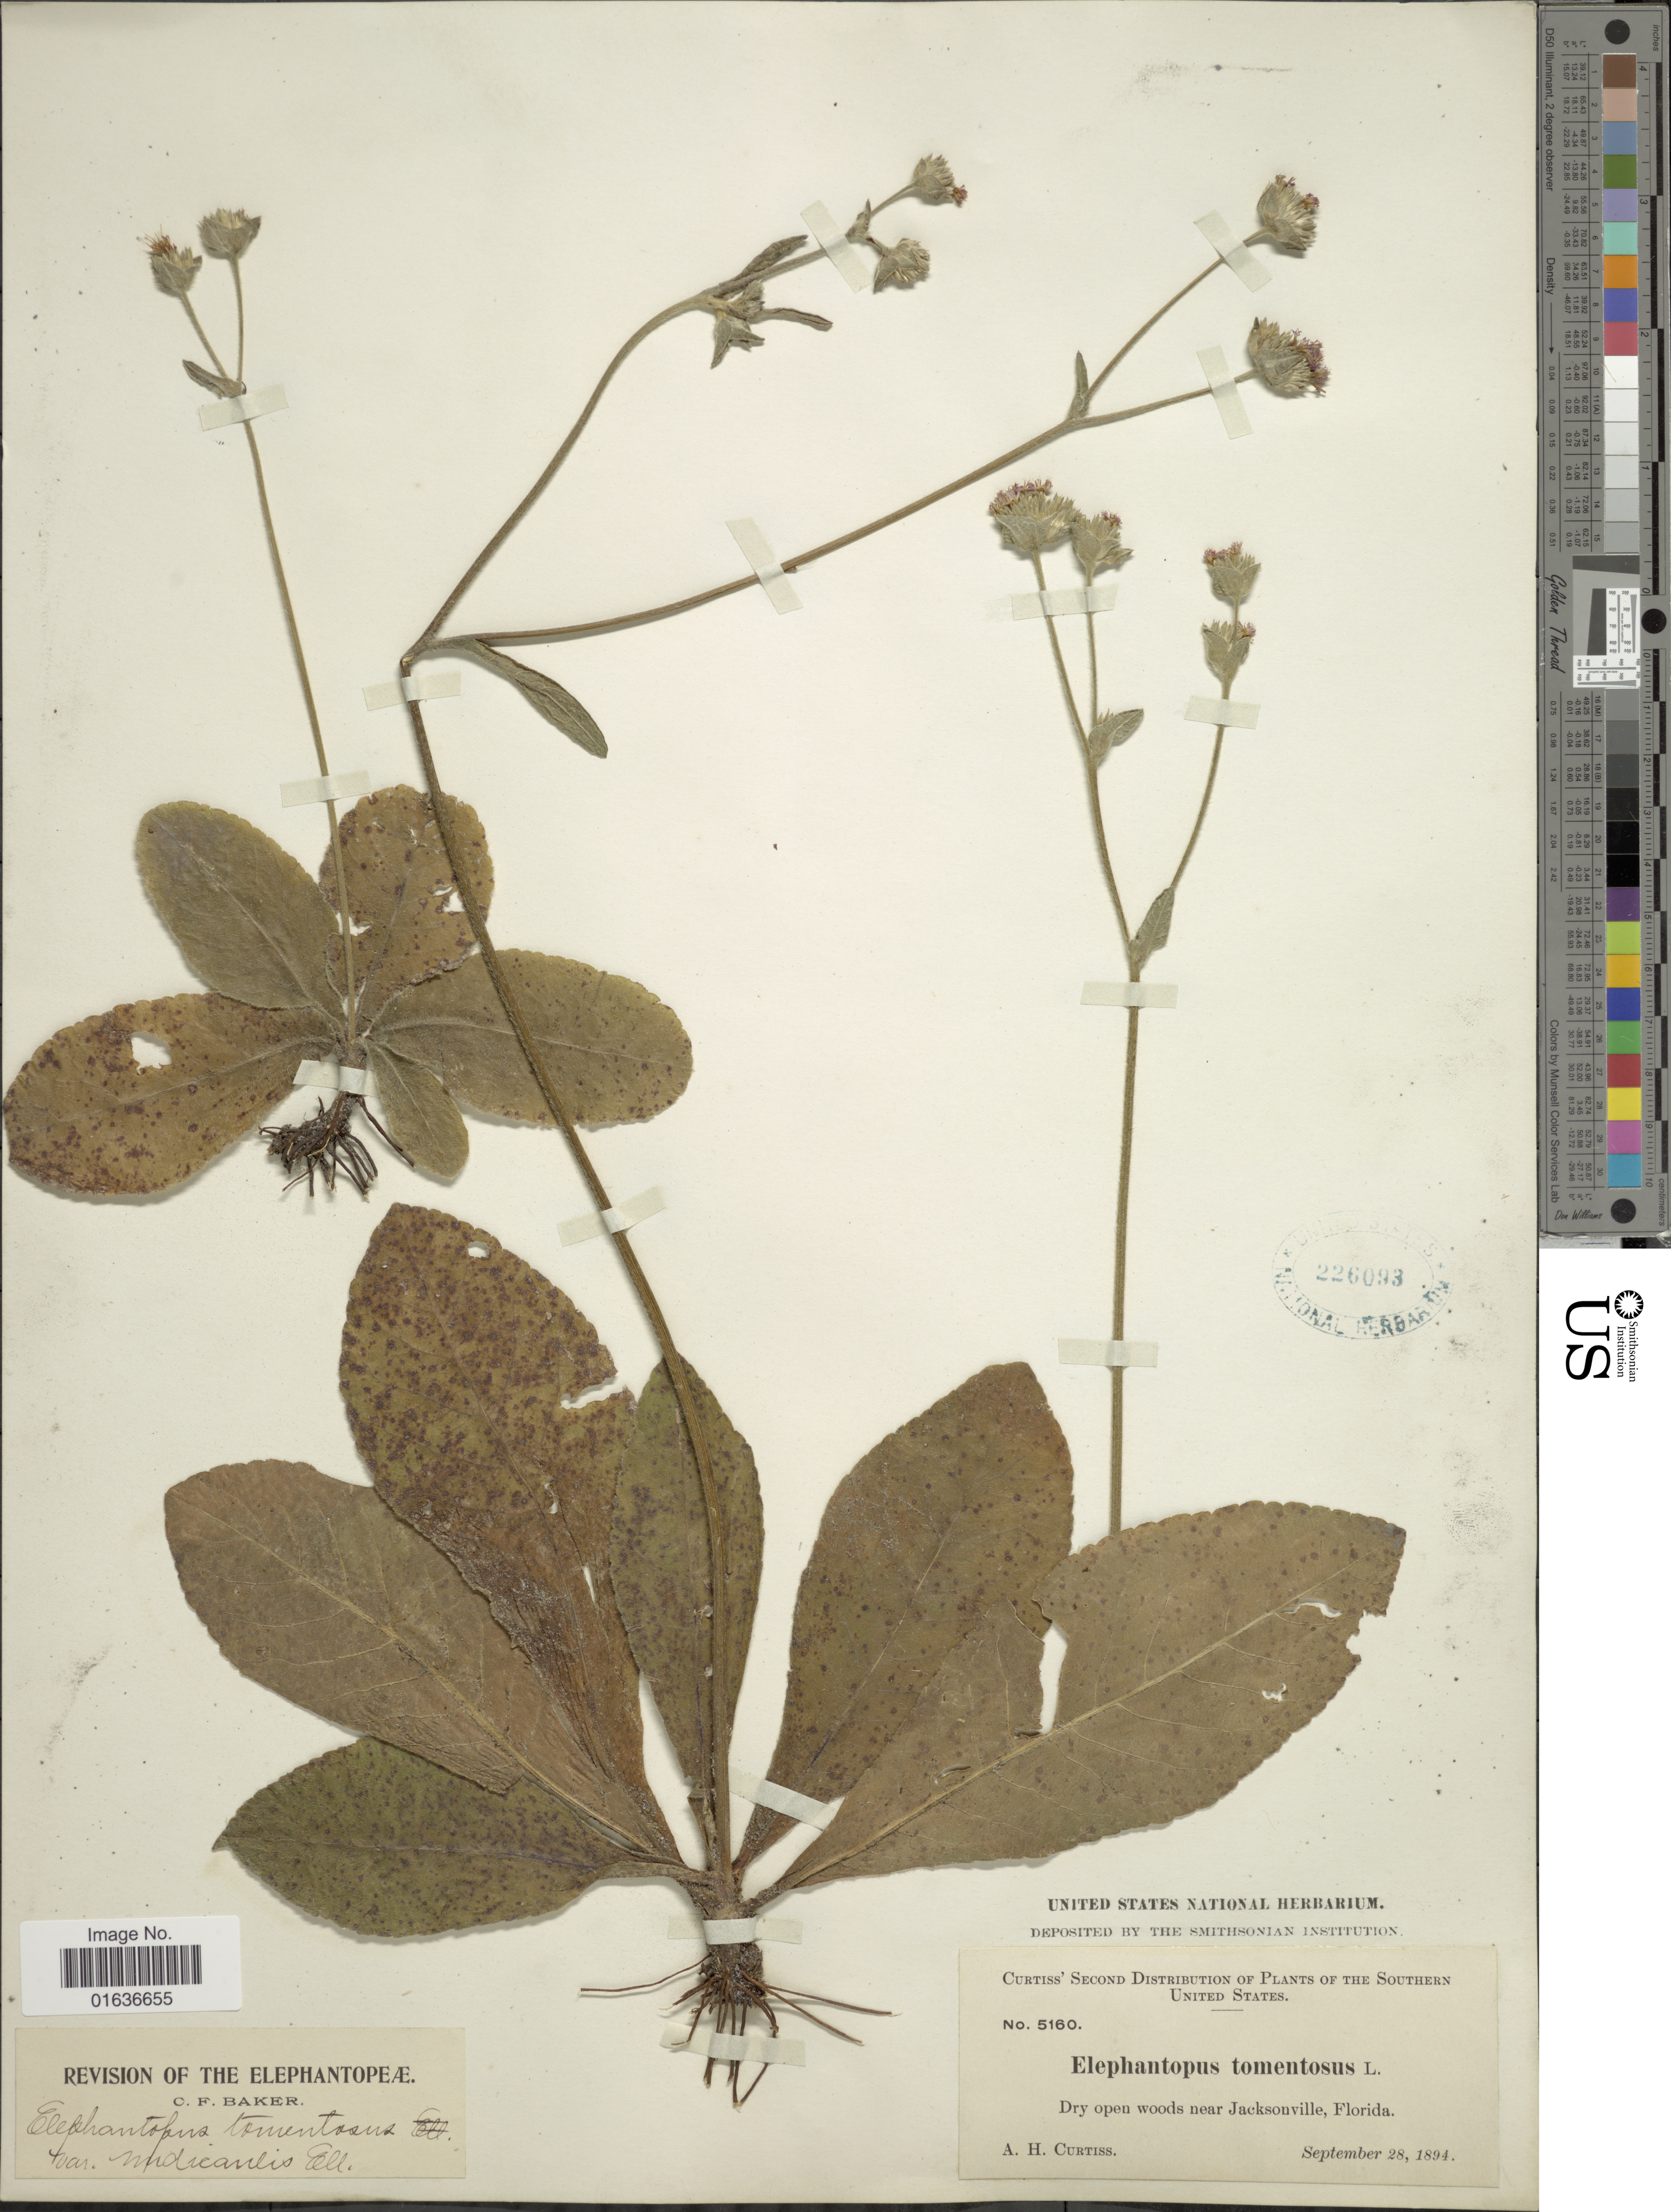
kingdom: Plantae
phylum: Tracheophyta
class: Magnoliopsida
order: Asterales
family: Asteraceae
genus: Elephantopus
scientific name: Elephantopus elatus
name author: Bertol.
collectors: A. H. Curtiss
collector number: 5160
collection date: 1894-09-28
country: United States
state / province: Florida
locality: Dry open woods near Jacksonville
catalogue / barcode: US 226093